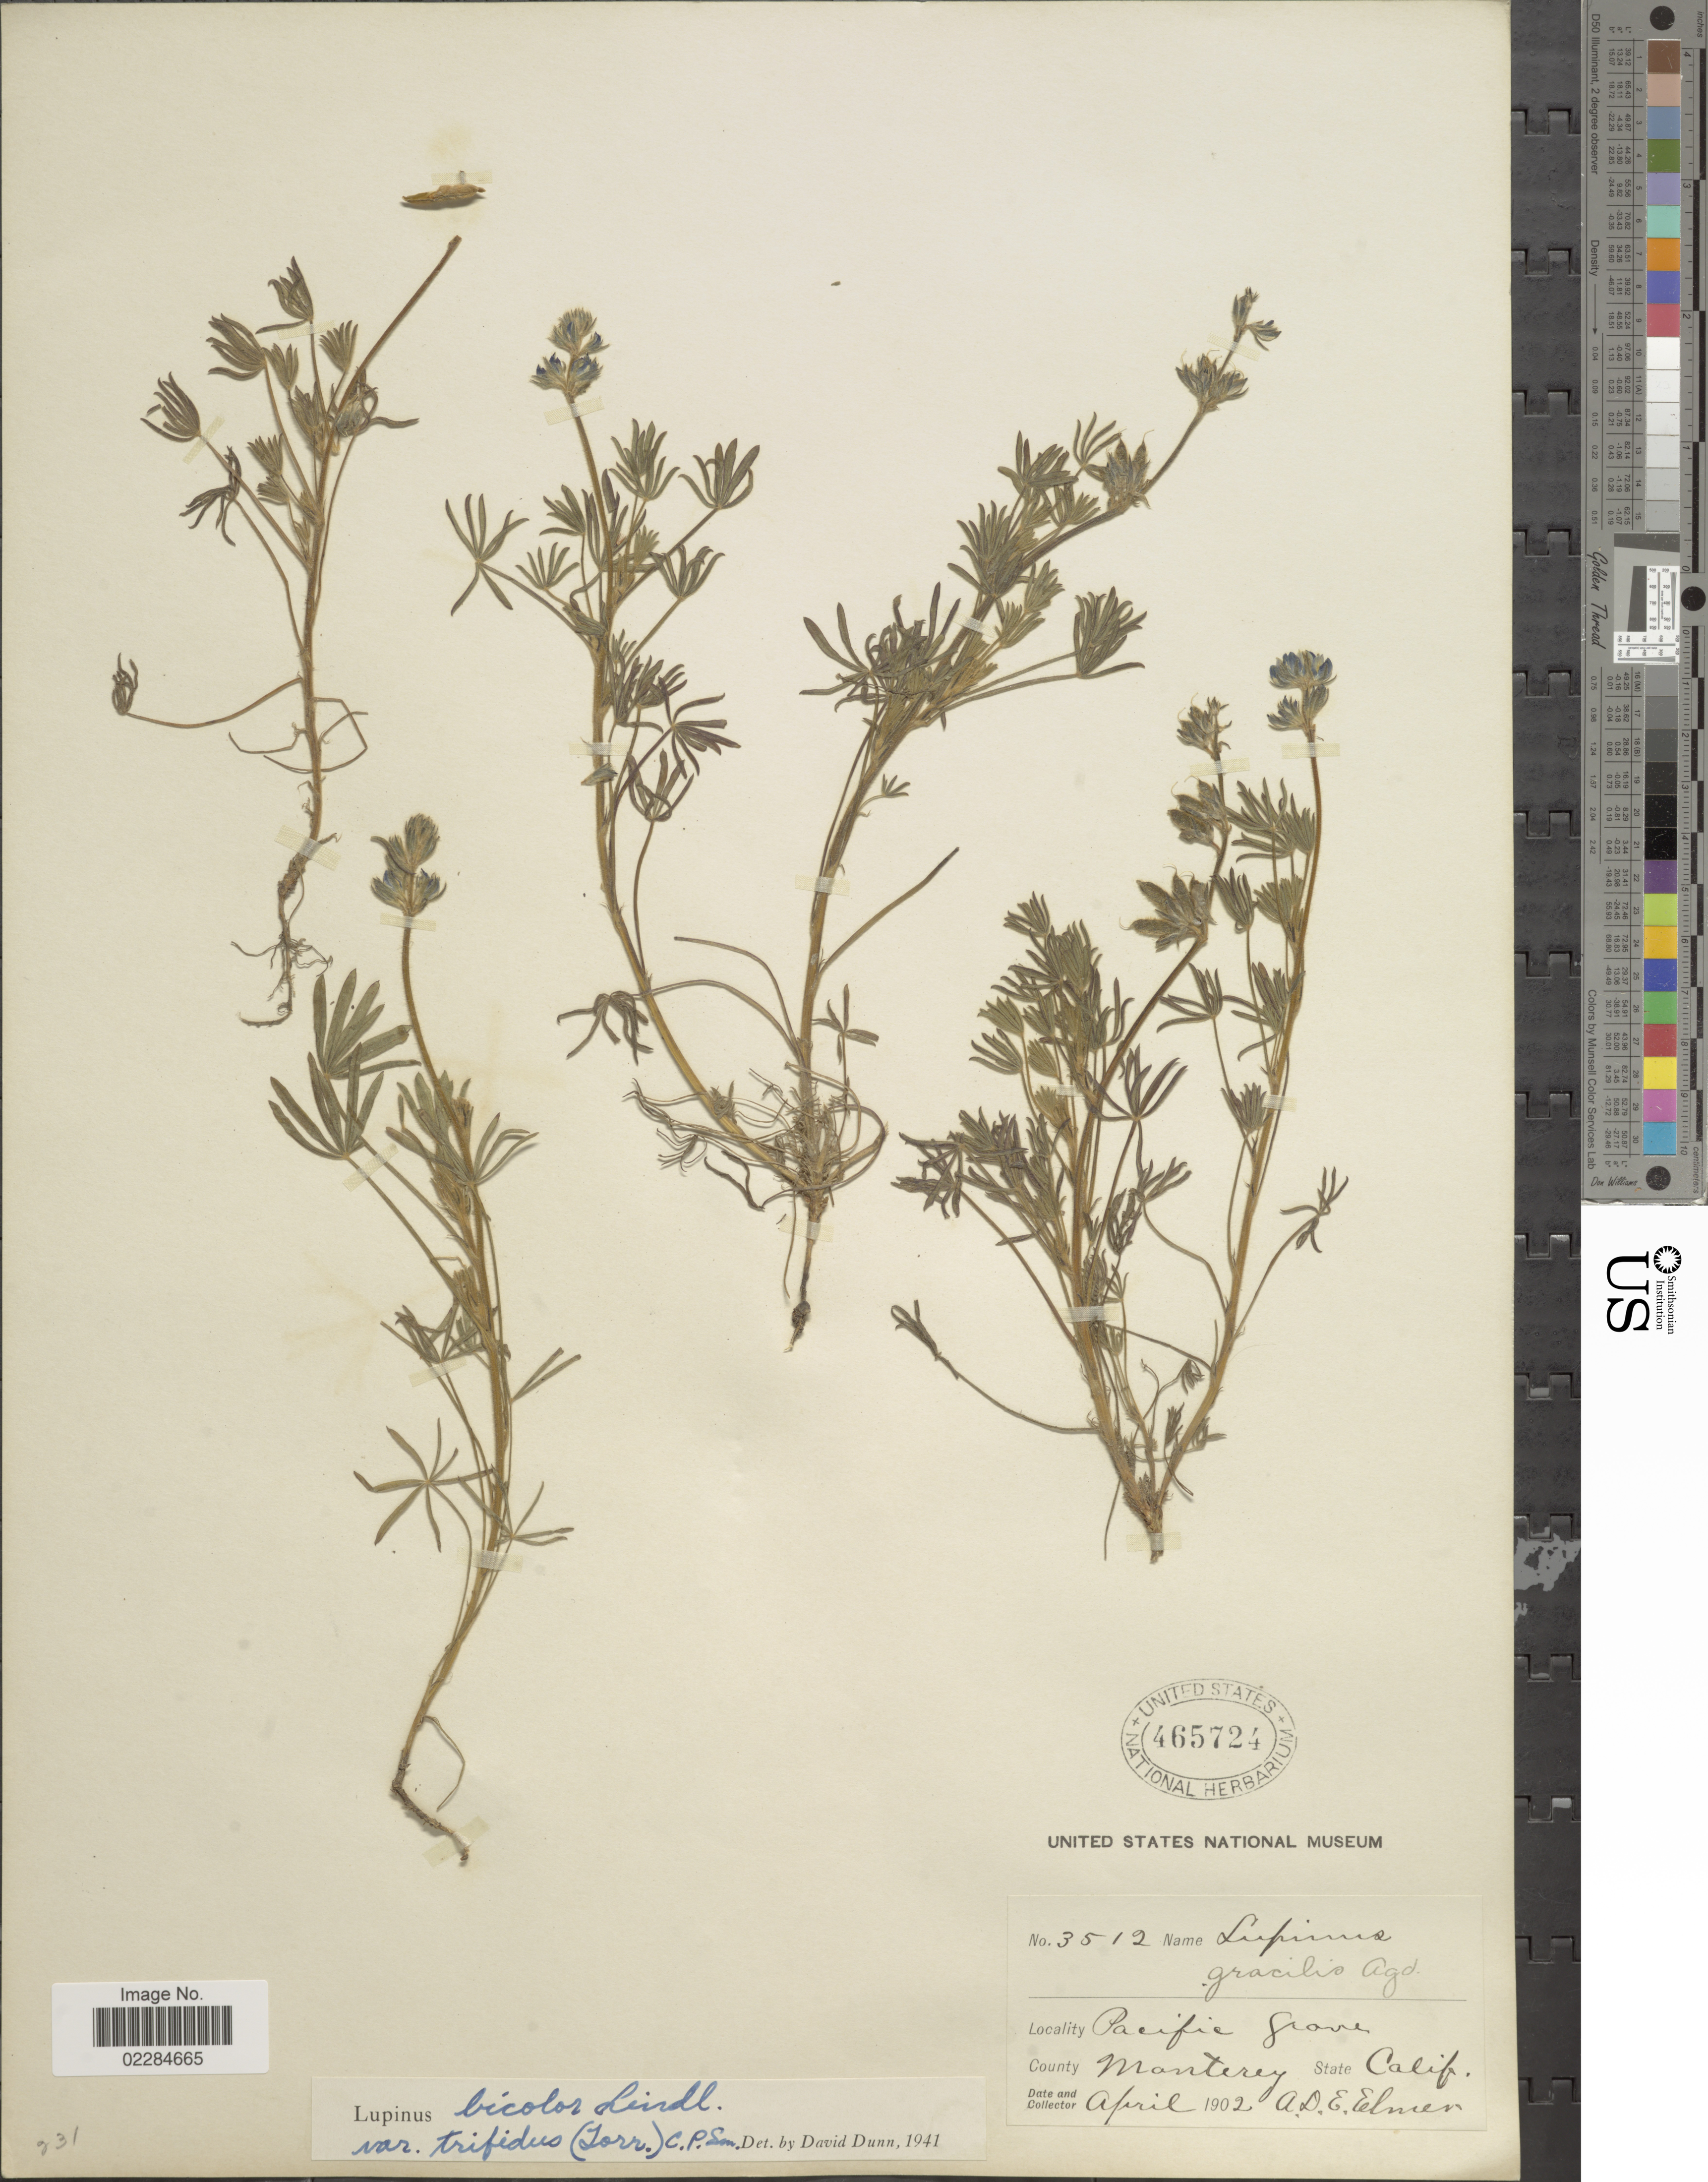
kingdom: Plantae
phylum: Tracheophyta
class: Magnoliopsida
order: Fabales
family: Fabaceae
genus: Lupinus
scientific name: Lupinus bicolor var. trifidus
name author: (S. Watson) C.P. Sm.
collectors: A. D. E. Elmer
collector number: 3512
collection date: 1902-04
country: United States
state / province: California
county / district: Monterey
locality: County Manterey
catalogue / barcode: US 465724